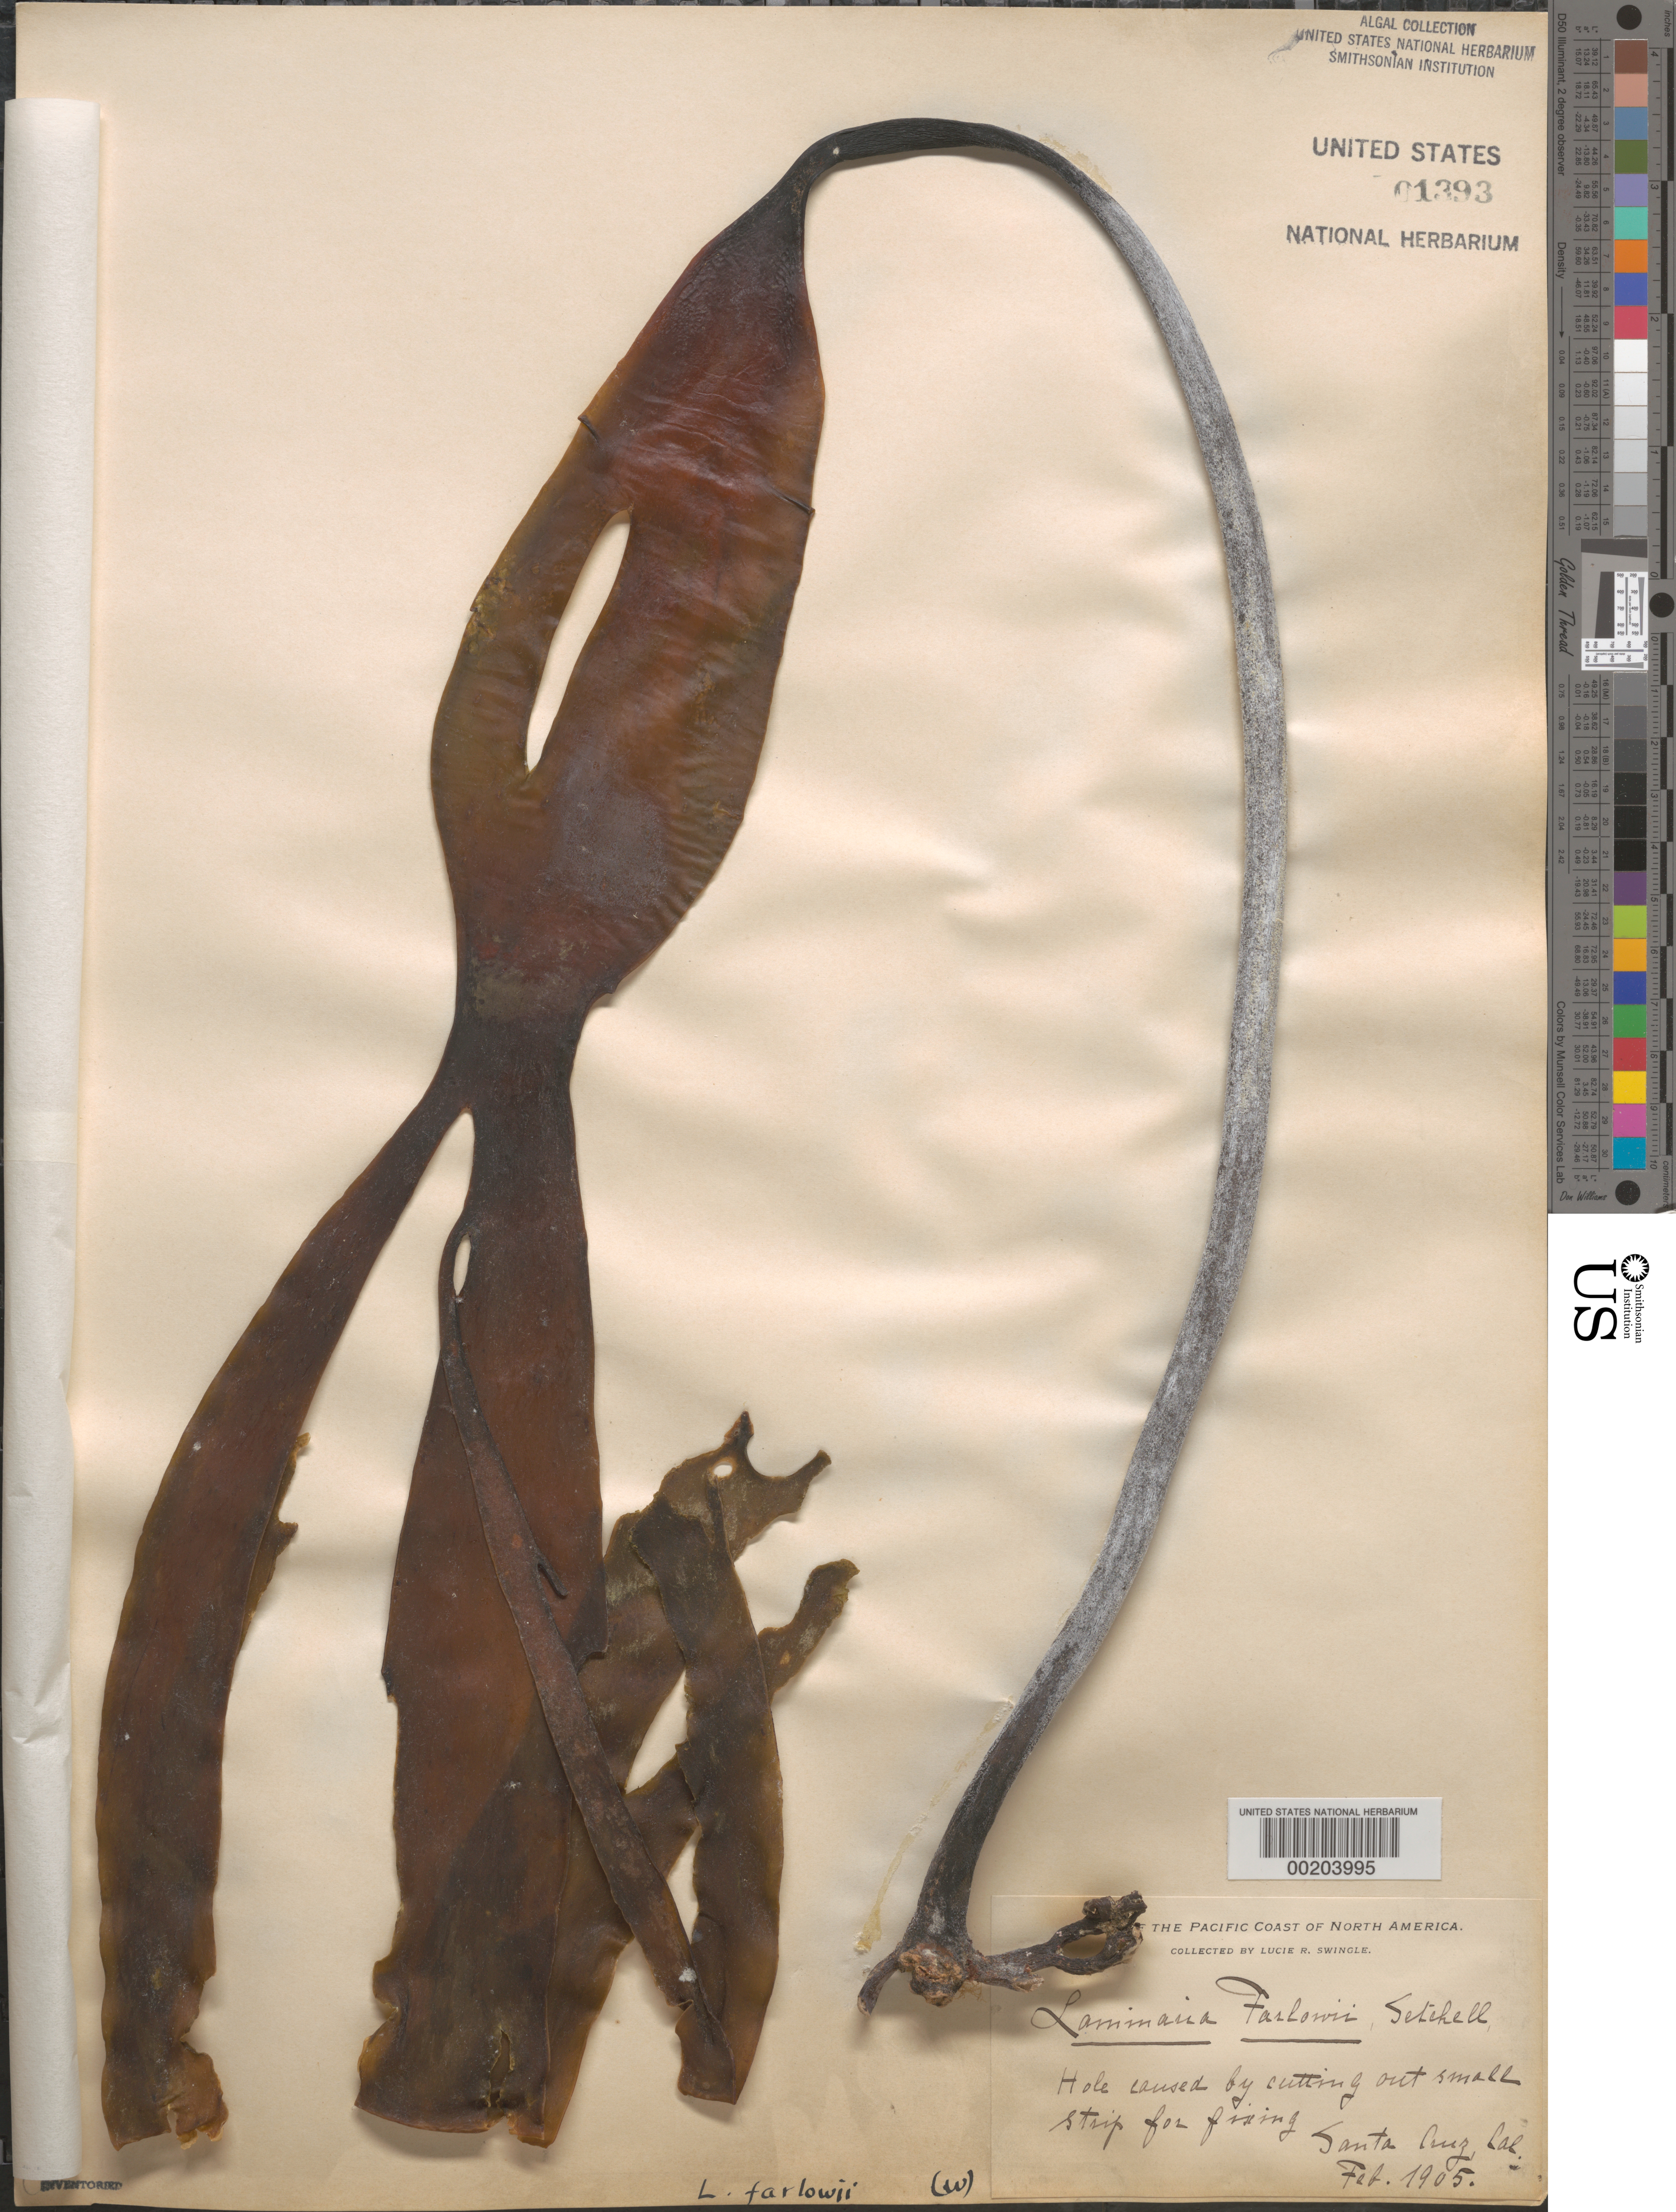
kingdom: Chromista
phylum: Ochrophyta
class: Phaeophyceae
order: Laminariales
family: Laminariaceae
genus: Laminaria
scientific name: Laminaria farlowii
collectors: L. Swingle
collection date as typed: Feb 1905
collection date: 1905-02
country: United States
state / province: California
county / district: Santa Cruz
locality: Santa Cruz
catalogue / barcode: US 1393